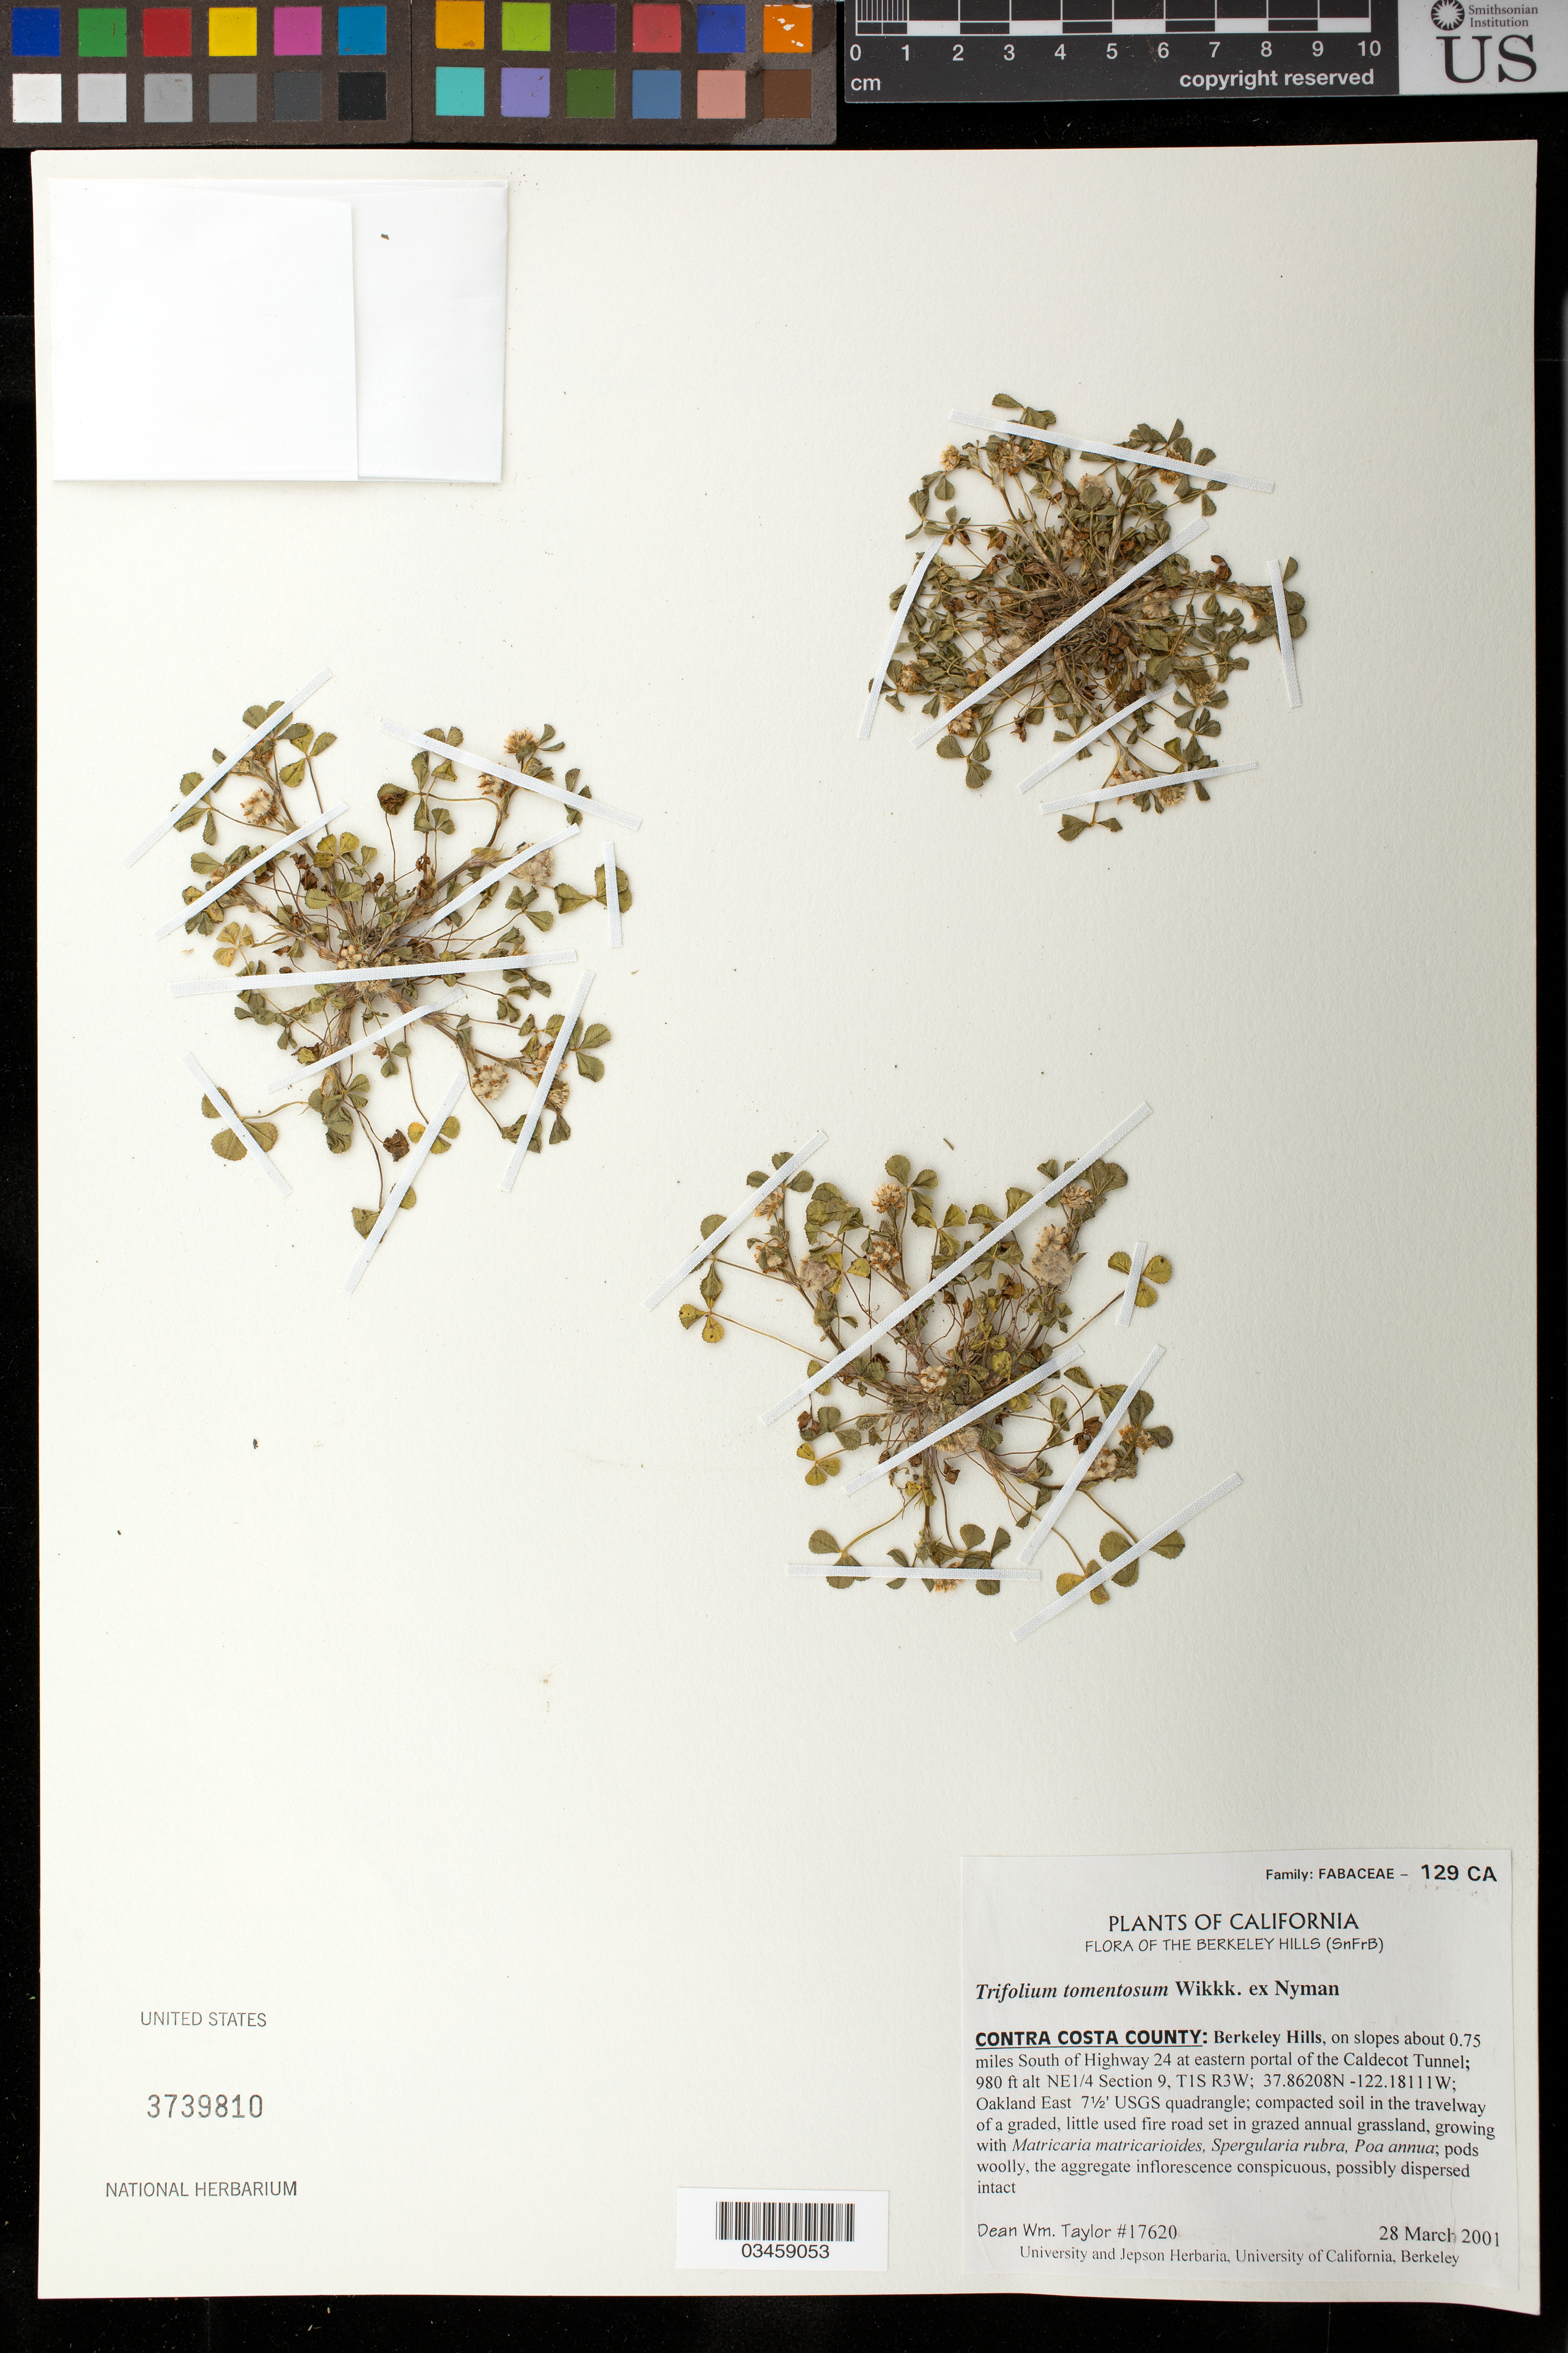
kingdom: Plantae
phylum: Tracheophyta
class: Magnoliopsida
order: Fabales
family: Fabaceae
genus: Trifolium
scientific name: Trifolium tomentosum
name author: L.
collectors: D. W. Taylor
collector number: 17620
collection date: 2001-03-28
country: United States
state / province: California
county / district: Contra Costa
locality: Berkeley Hills, 0.75 mi. S of Hwy 24 at eastern portal of the Caldecot Tunnel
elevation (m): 299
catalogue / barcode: US 3739810